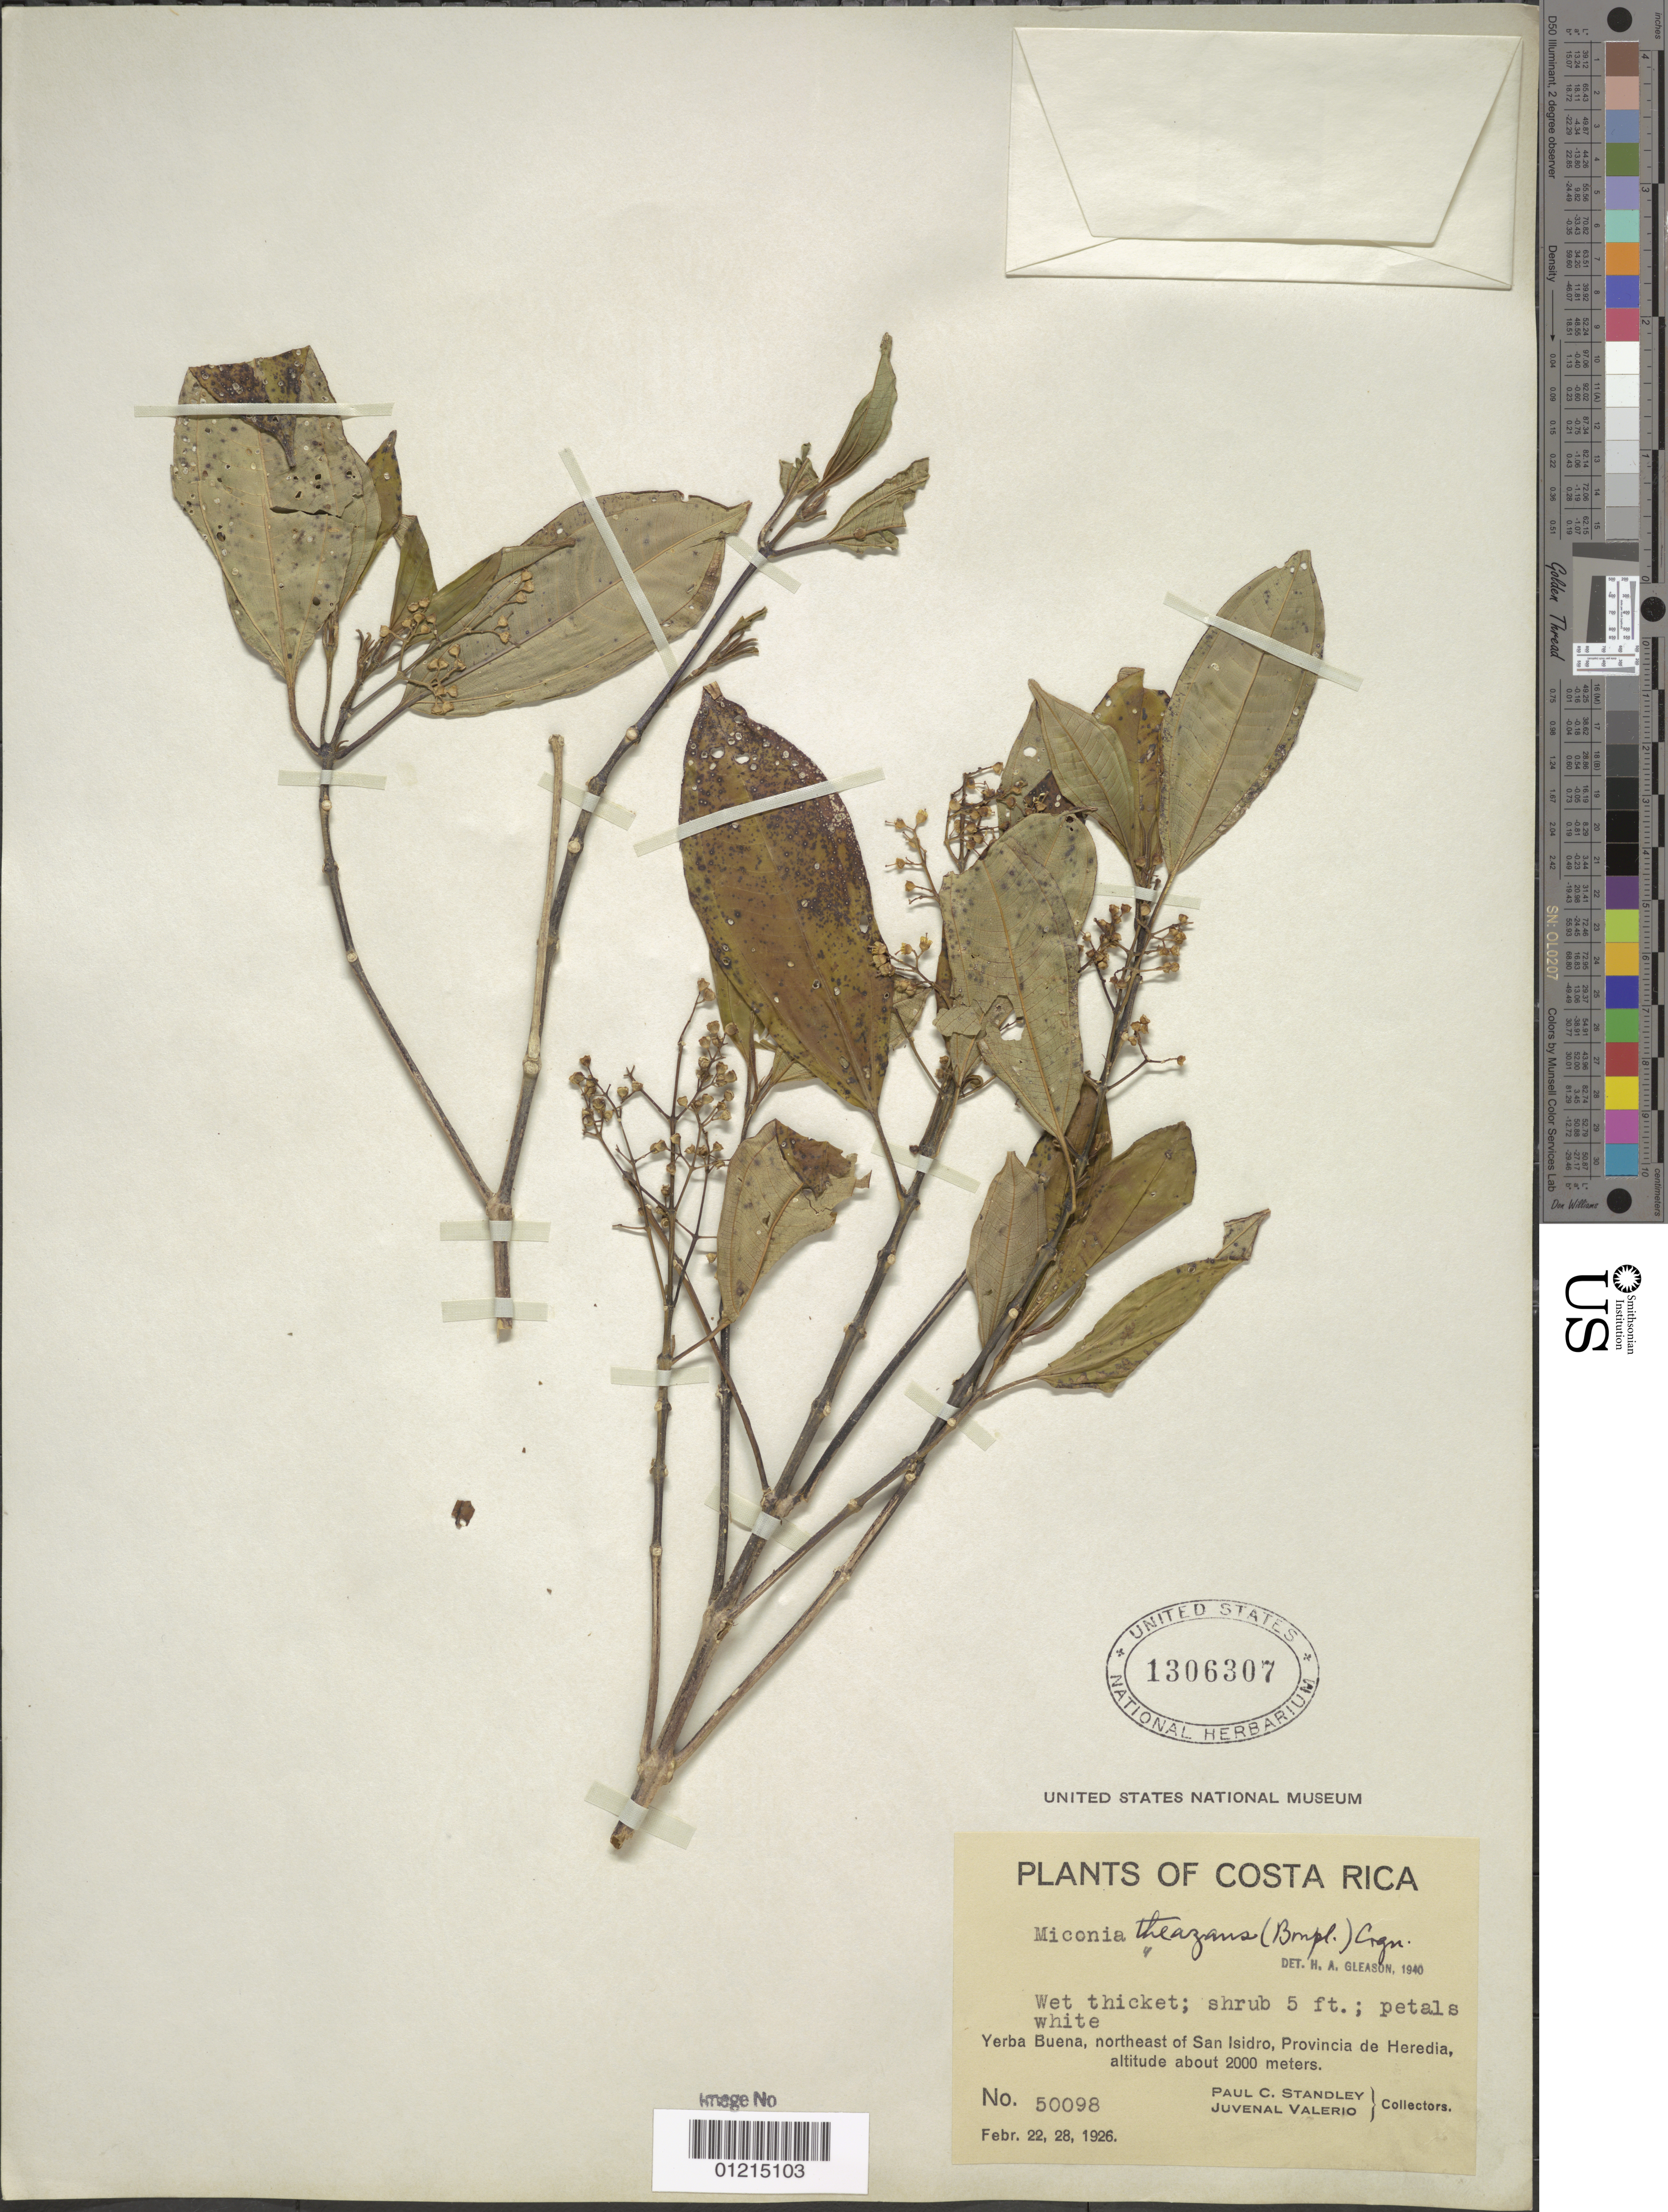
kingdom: Plantae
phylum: Tracheophyta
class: Magnoliopsida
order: Myrtales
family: Melastomataceae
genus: Miconia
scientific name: Miconia theizans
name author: (Bonpl.) Cogn.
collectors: P. C. Standley & J. Valerio R.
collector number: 50098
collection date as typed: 22 Feb 1926 and 28 Feb 1926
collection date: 1926-02-22,1926-02-28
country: Costa Rica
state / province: Heredia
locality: Yerba Buena, NE of San Isidro.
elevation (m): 2000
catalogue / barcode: US 1306307